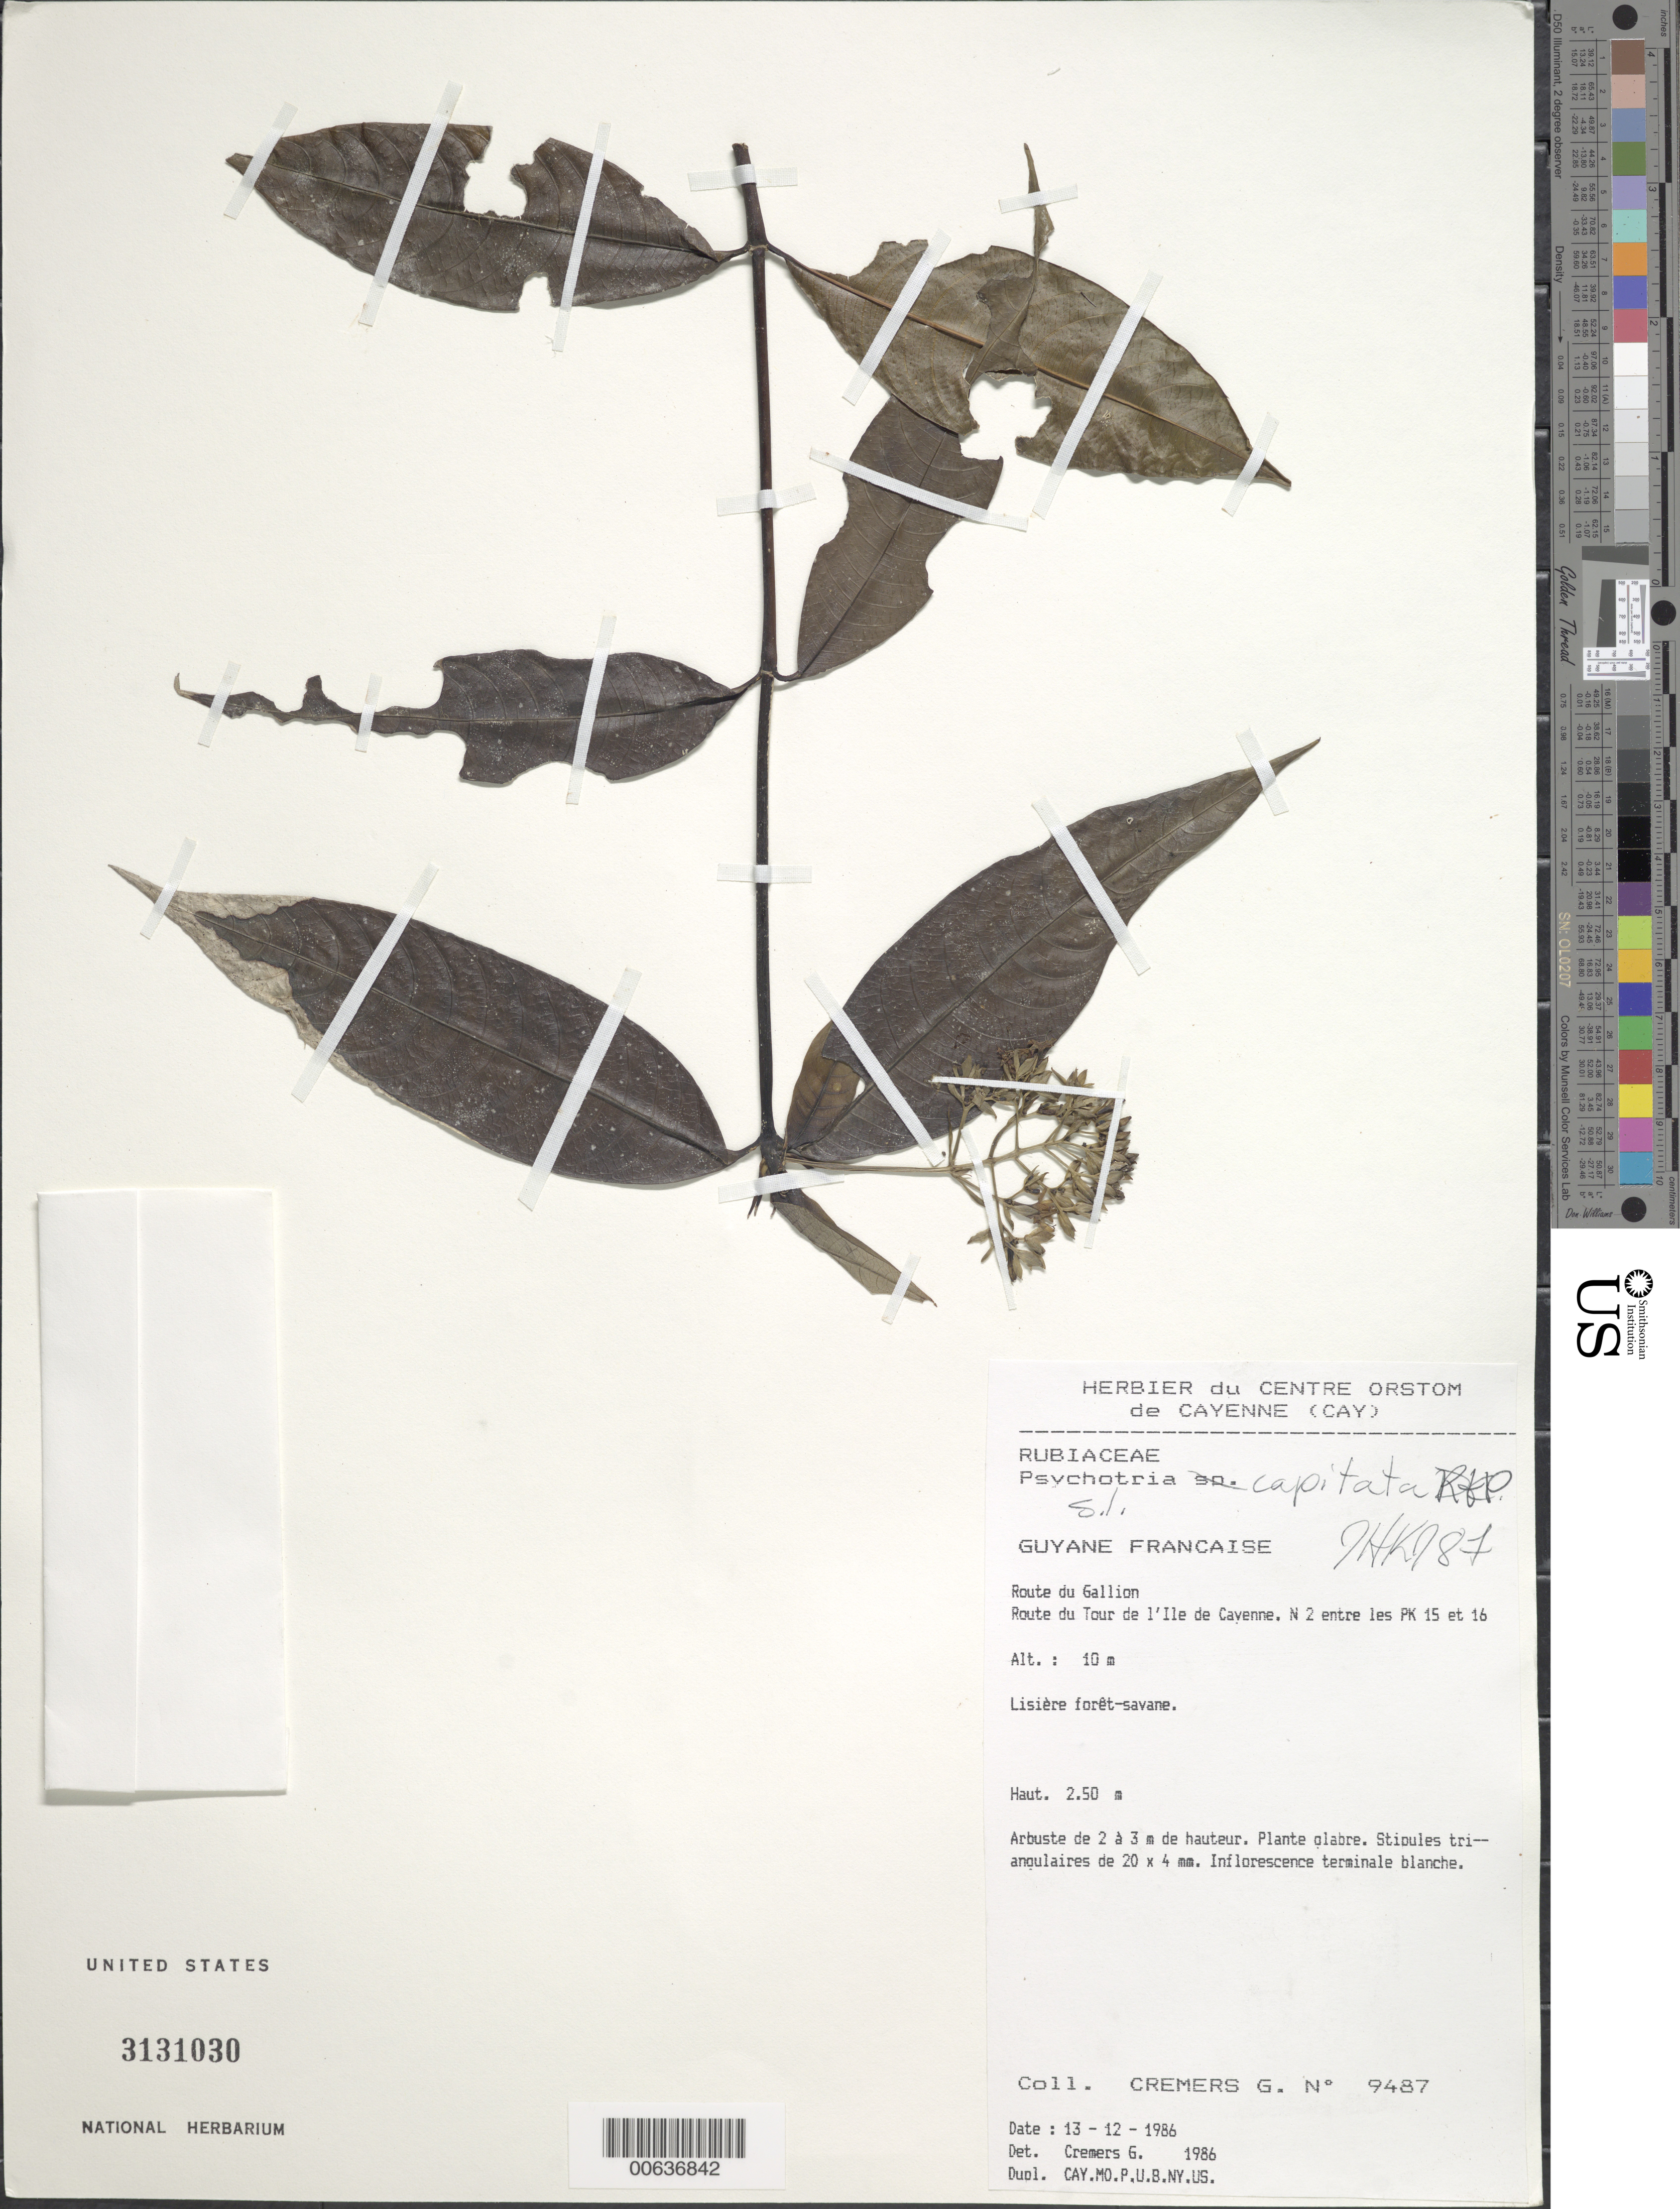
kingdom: Plantae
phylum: Tracheophyta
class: Magnoliopsida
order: Gentianales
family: Rubiaceae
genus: Palicourea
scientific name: Palicourea violacea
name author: (Aubl.) A. Rich.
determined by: Kirkbride, J. H., Jr.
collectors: G. Cremers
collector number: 9487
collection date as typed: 13-Dec-86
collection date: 1986-12-13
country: French Guiana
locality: Ile de Cayenne, N2 betw. PK 15-16, route du Gallion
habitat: Lisiere foret-savane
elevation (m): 10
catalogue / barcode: US 3131030